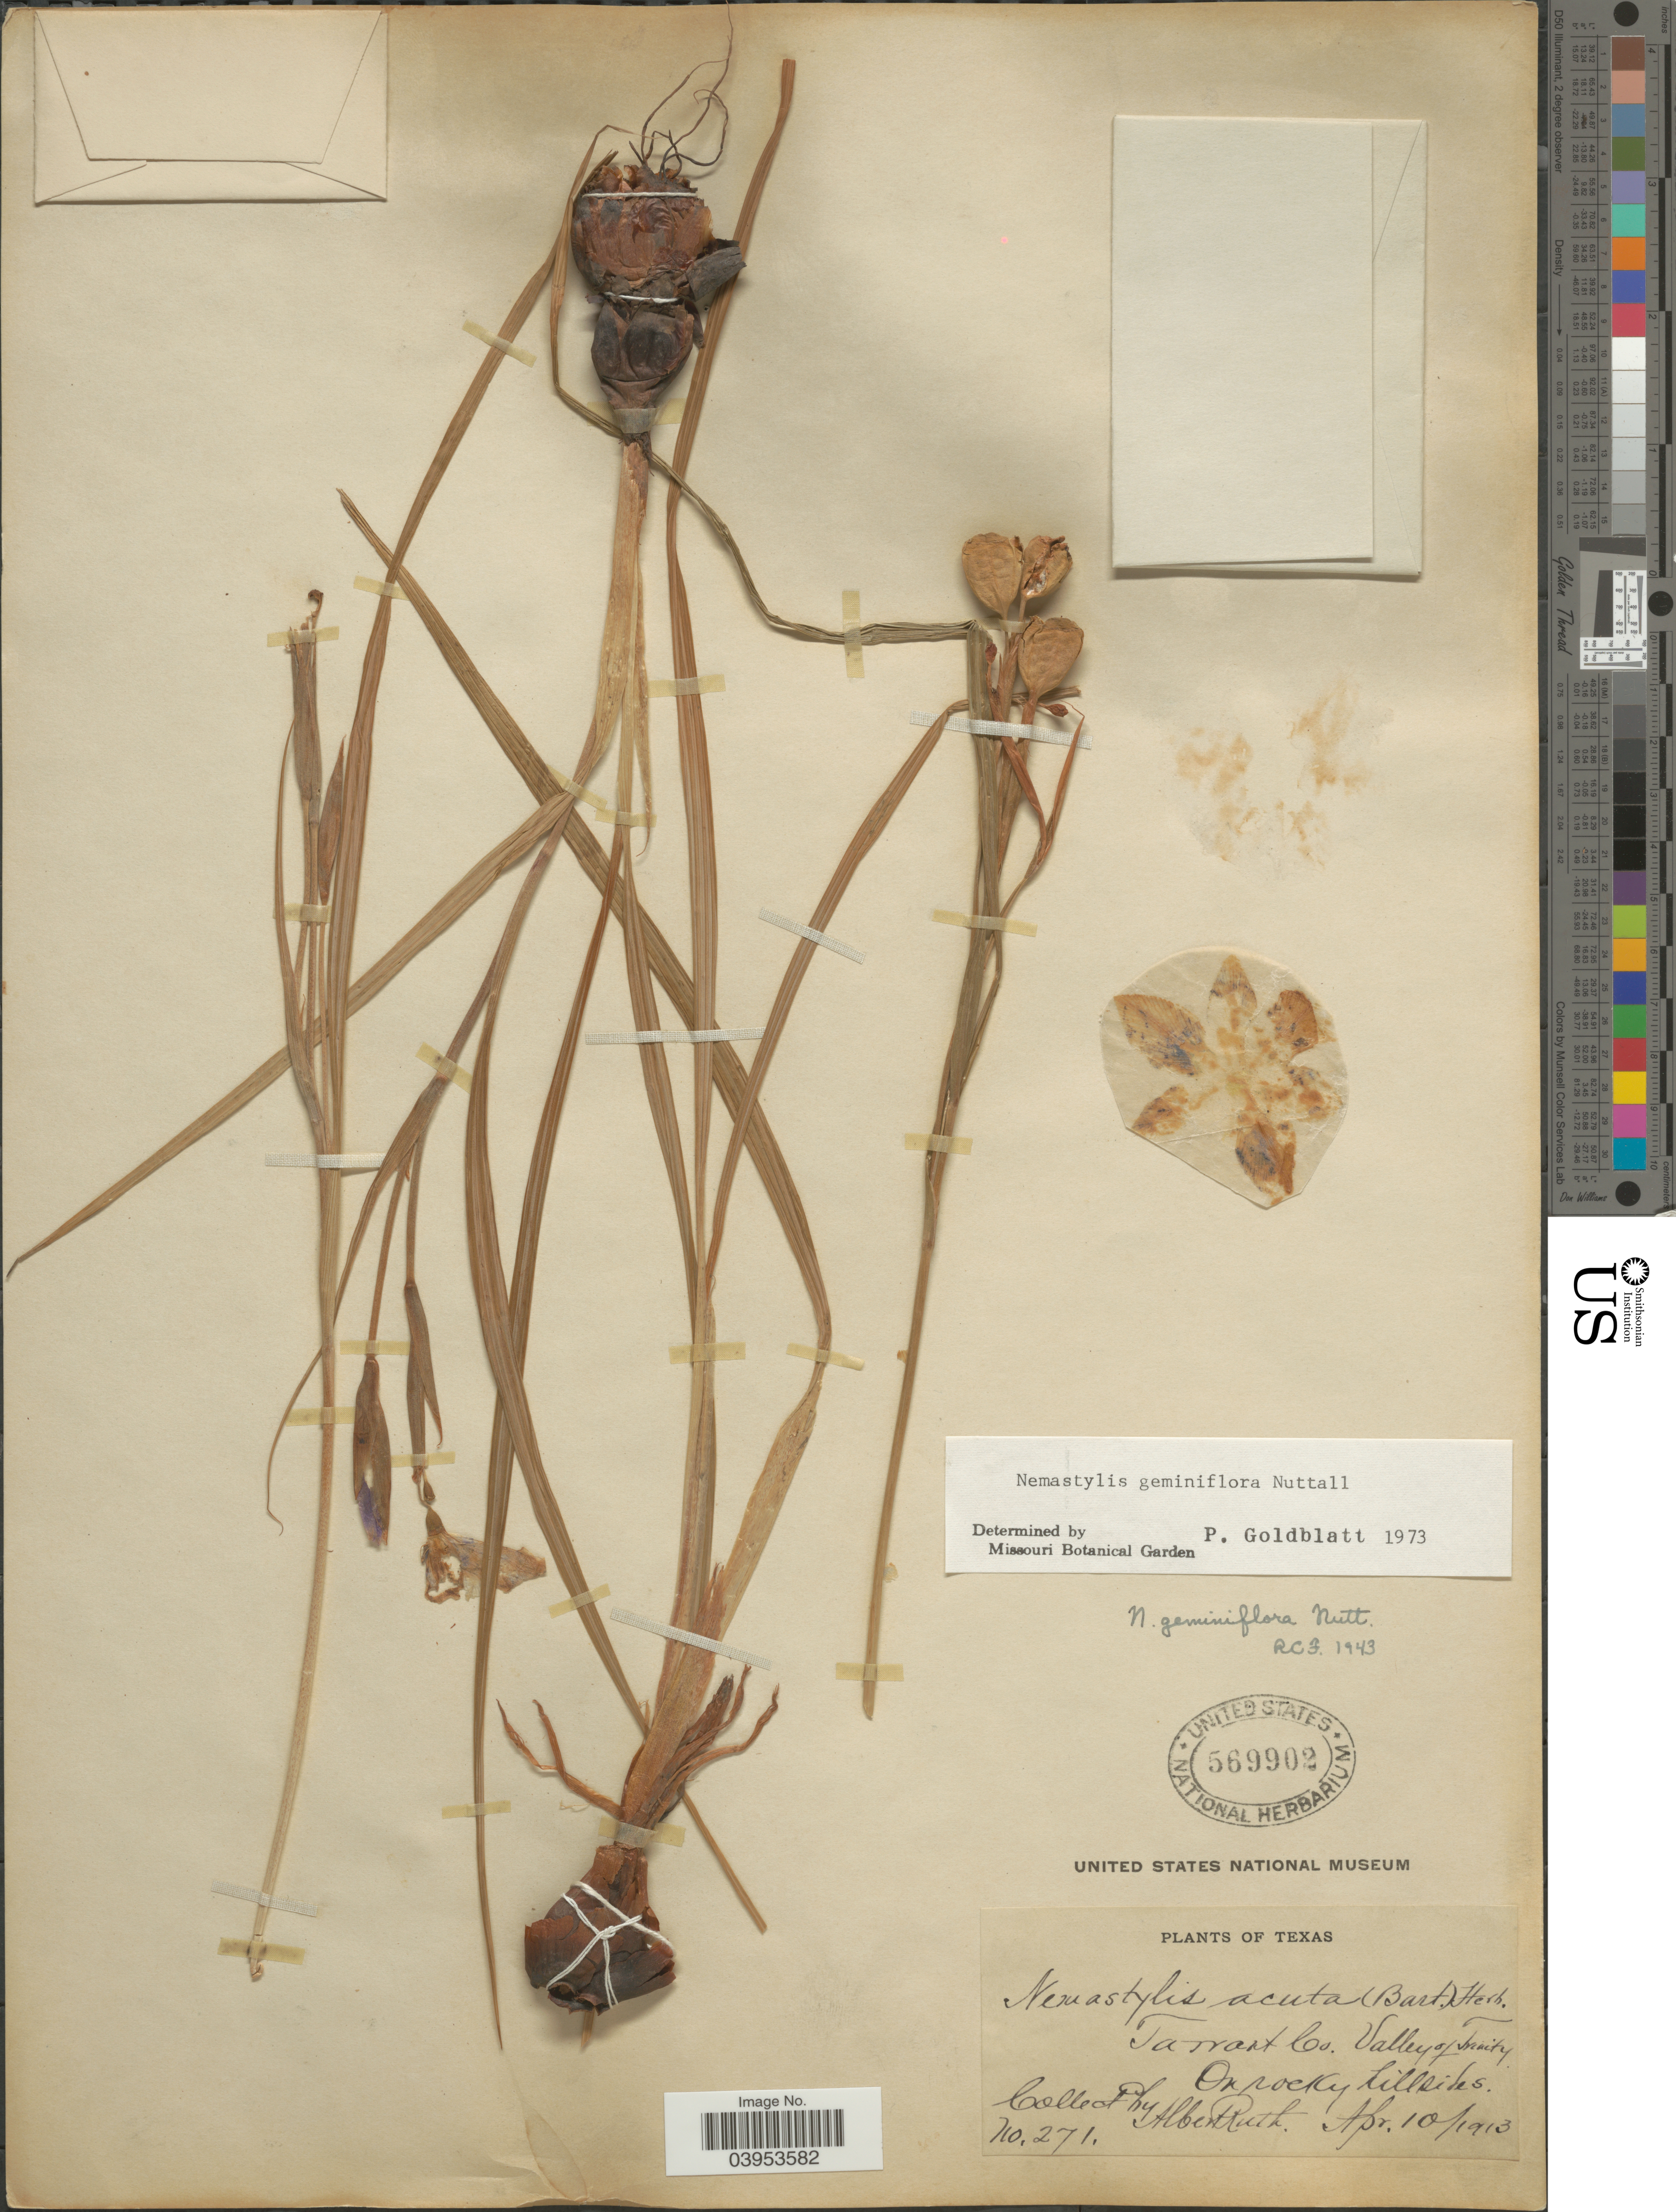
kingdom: Plantae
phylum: Tracheophyta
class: Liliopsida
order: Asparagales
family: Iridaceae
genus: Nemastylis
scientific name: Nemastylis geminiflora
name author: Nutt.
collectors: A. Ruth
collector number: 271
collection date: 1913-04-10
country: United States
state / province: Texas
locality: Tarrant Co. Valley of Trinity.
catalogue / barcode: US 569902